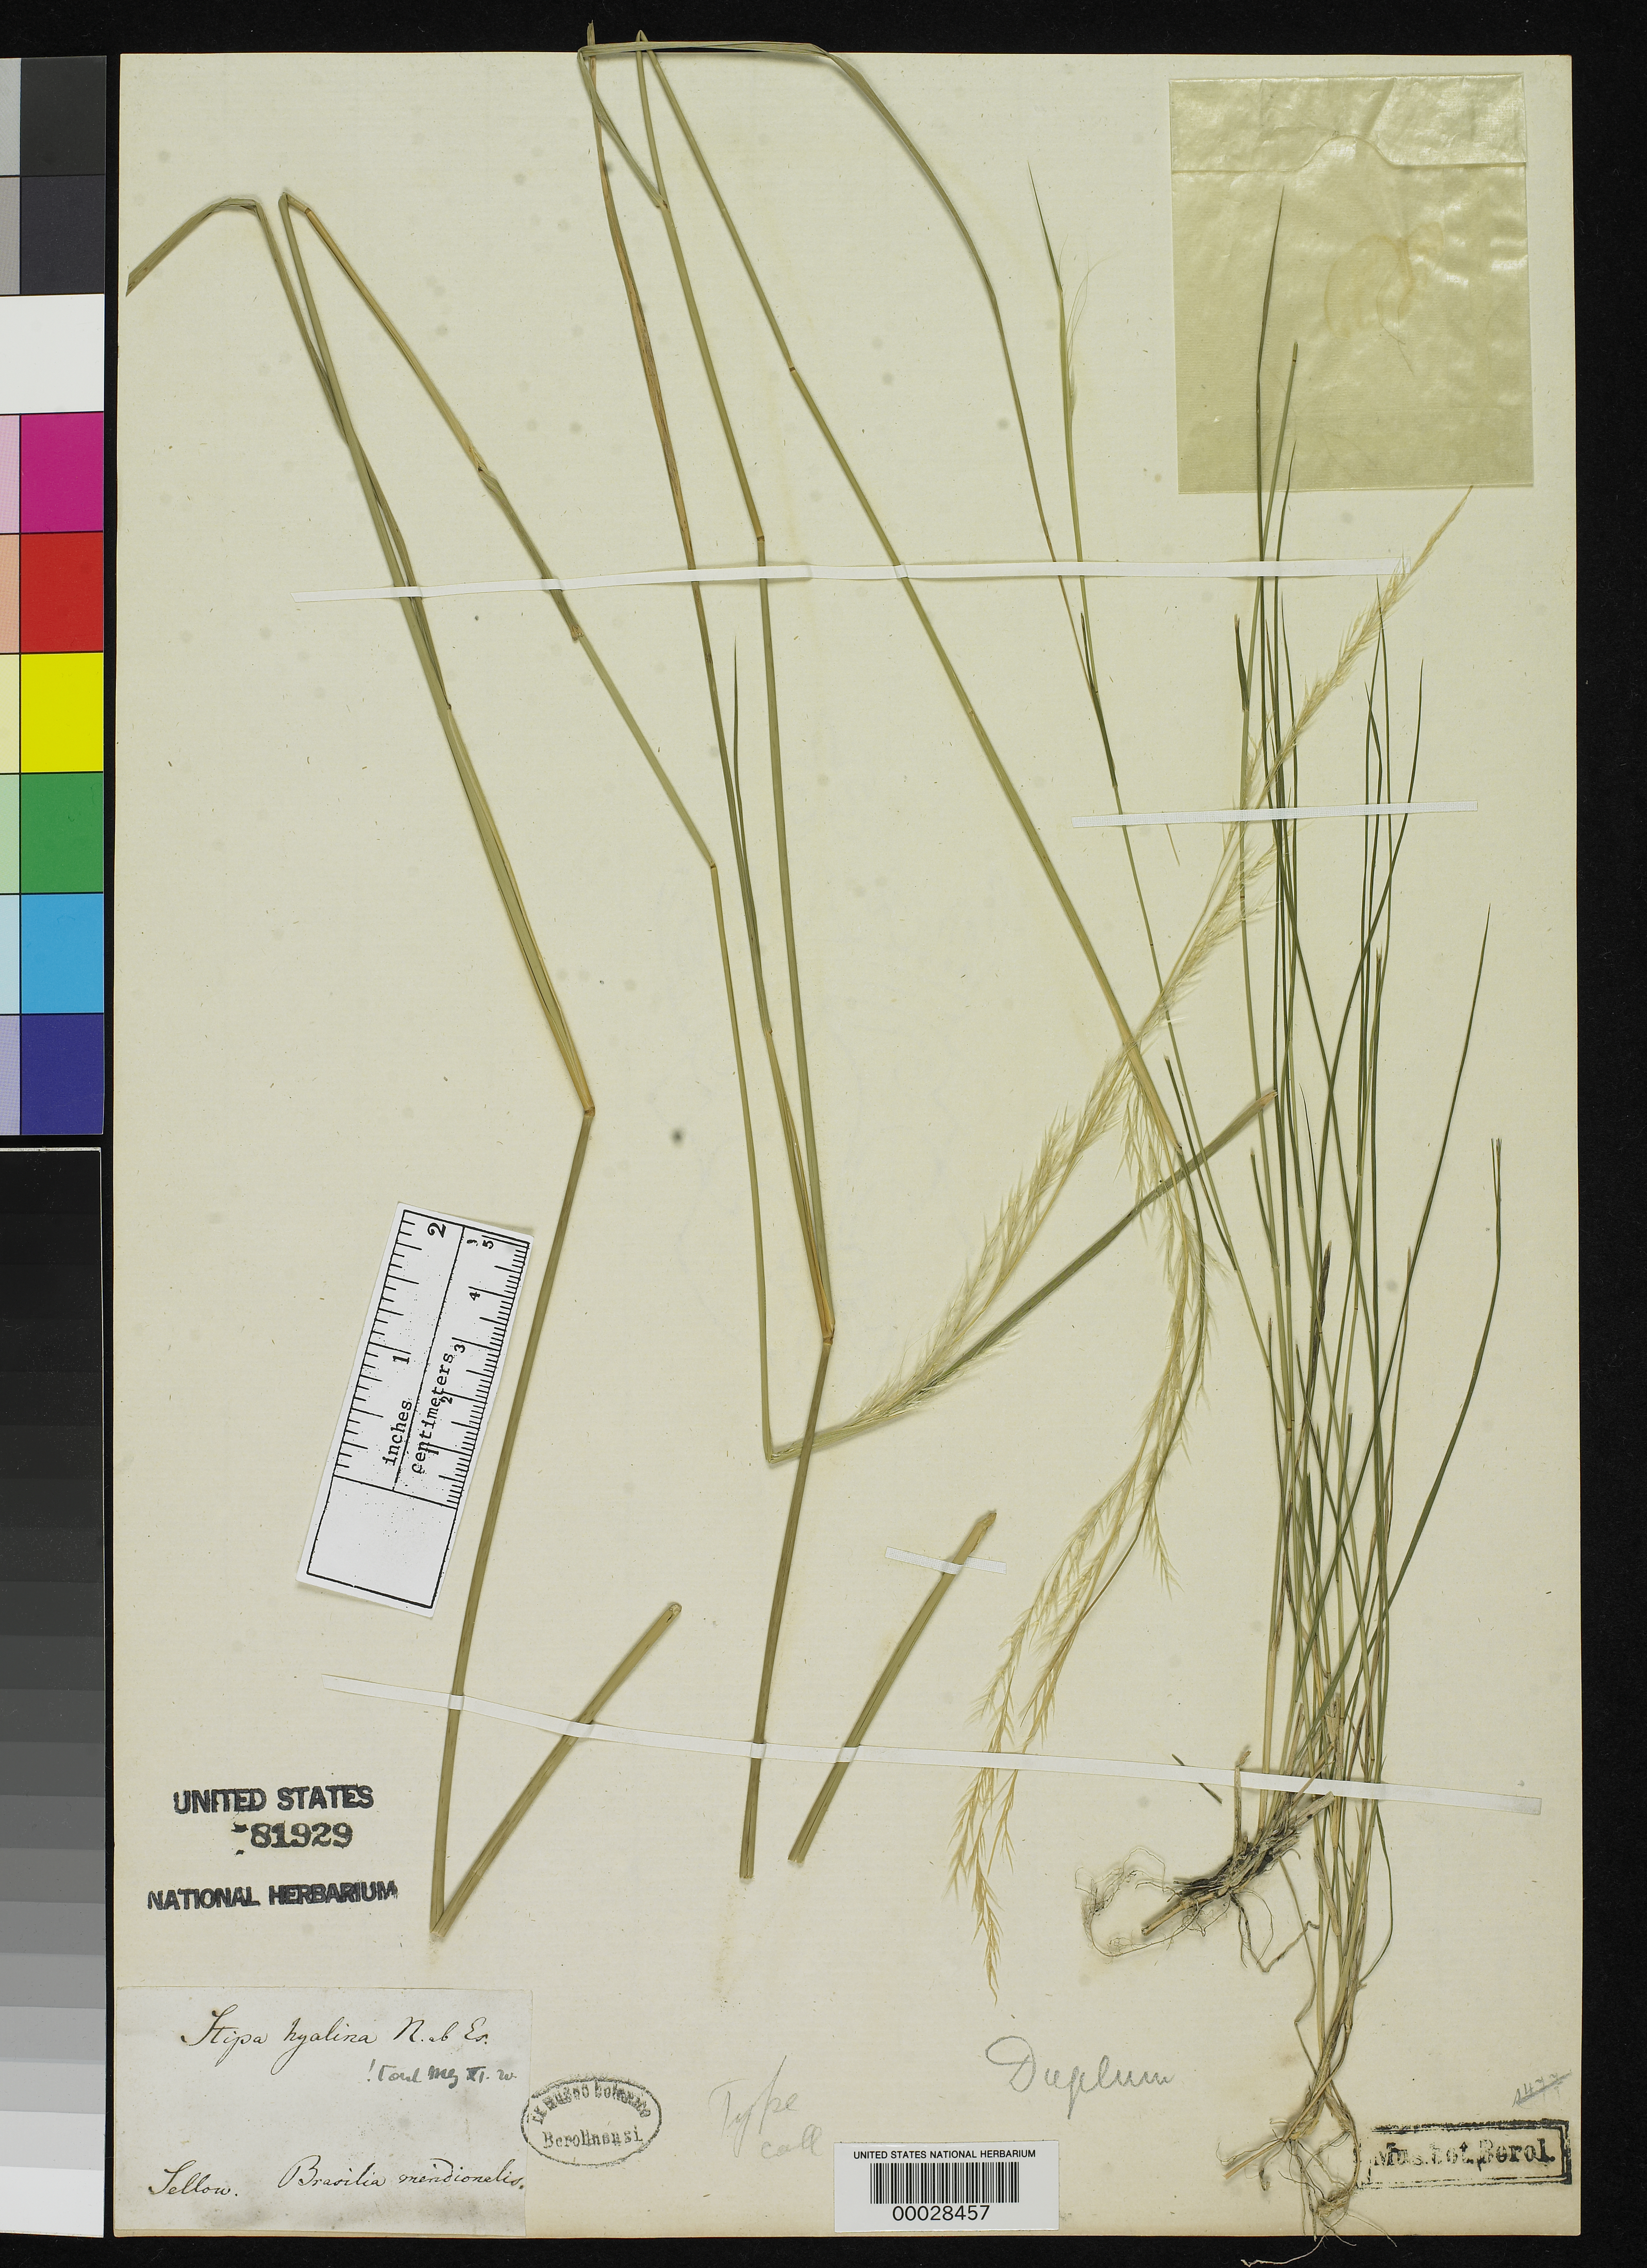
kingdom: Plantae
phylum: Tracheophyta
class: Liliopsida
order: Poales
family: Poaceae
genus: Stipa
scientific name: Stipa hyalina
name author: Nees in Mart.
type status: Isotype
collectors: F. Sellow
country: Uruguay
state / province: Montevideo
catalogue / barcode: US 81929